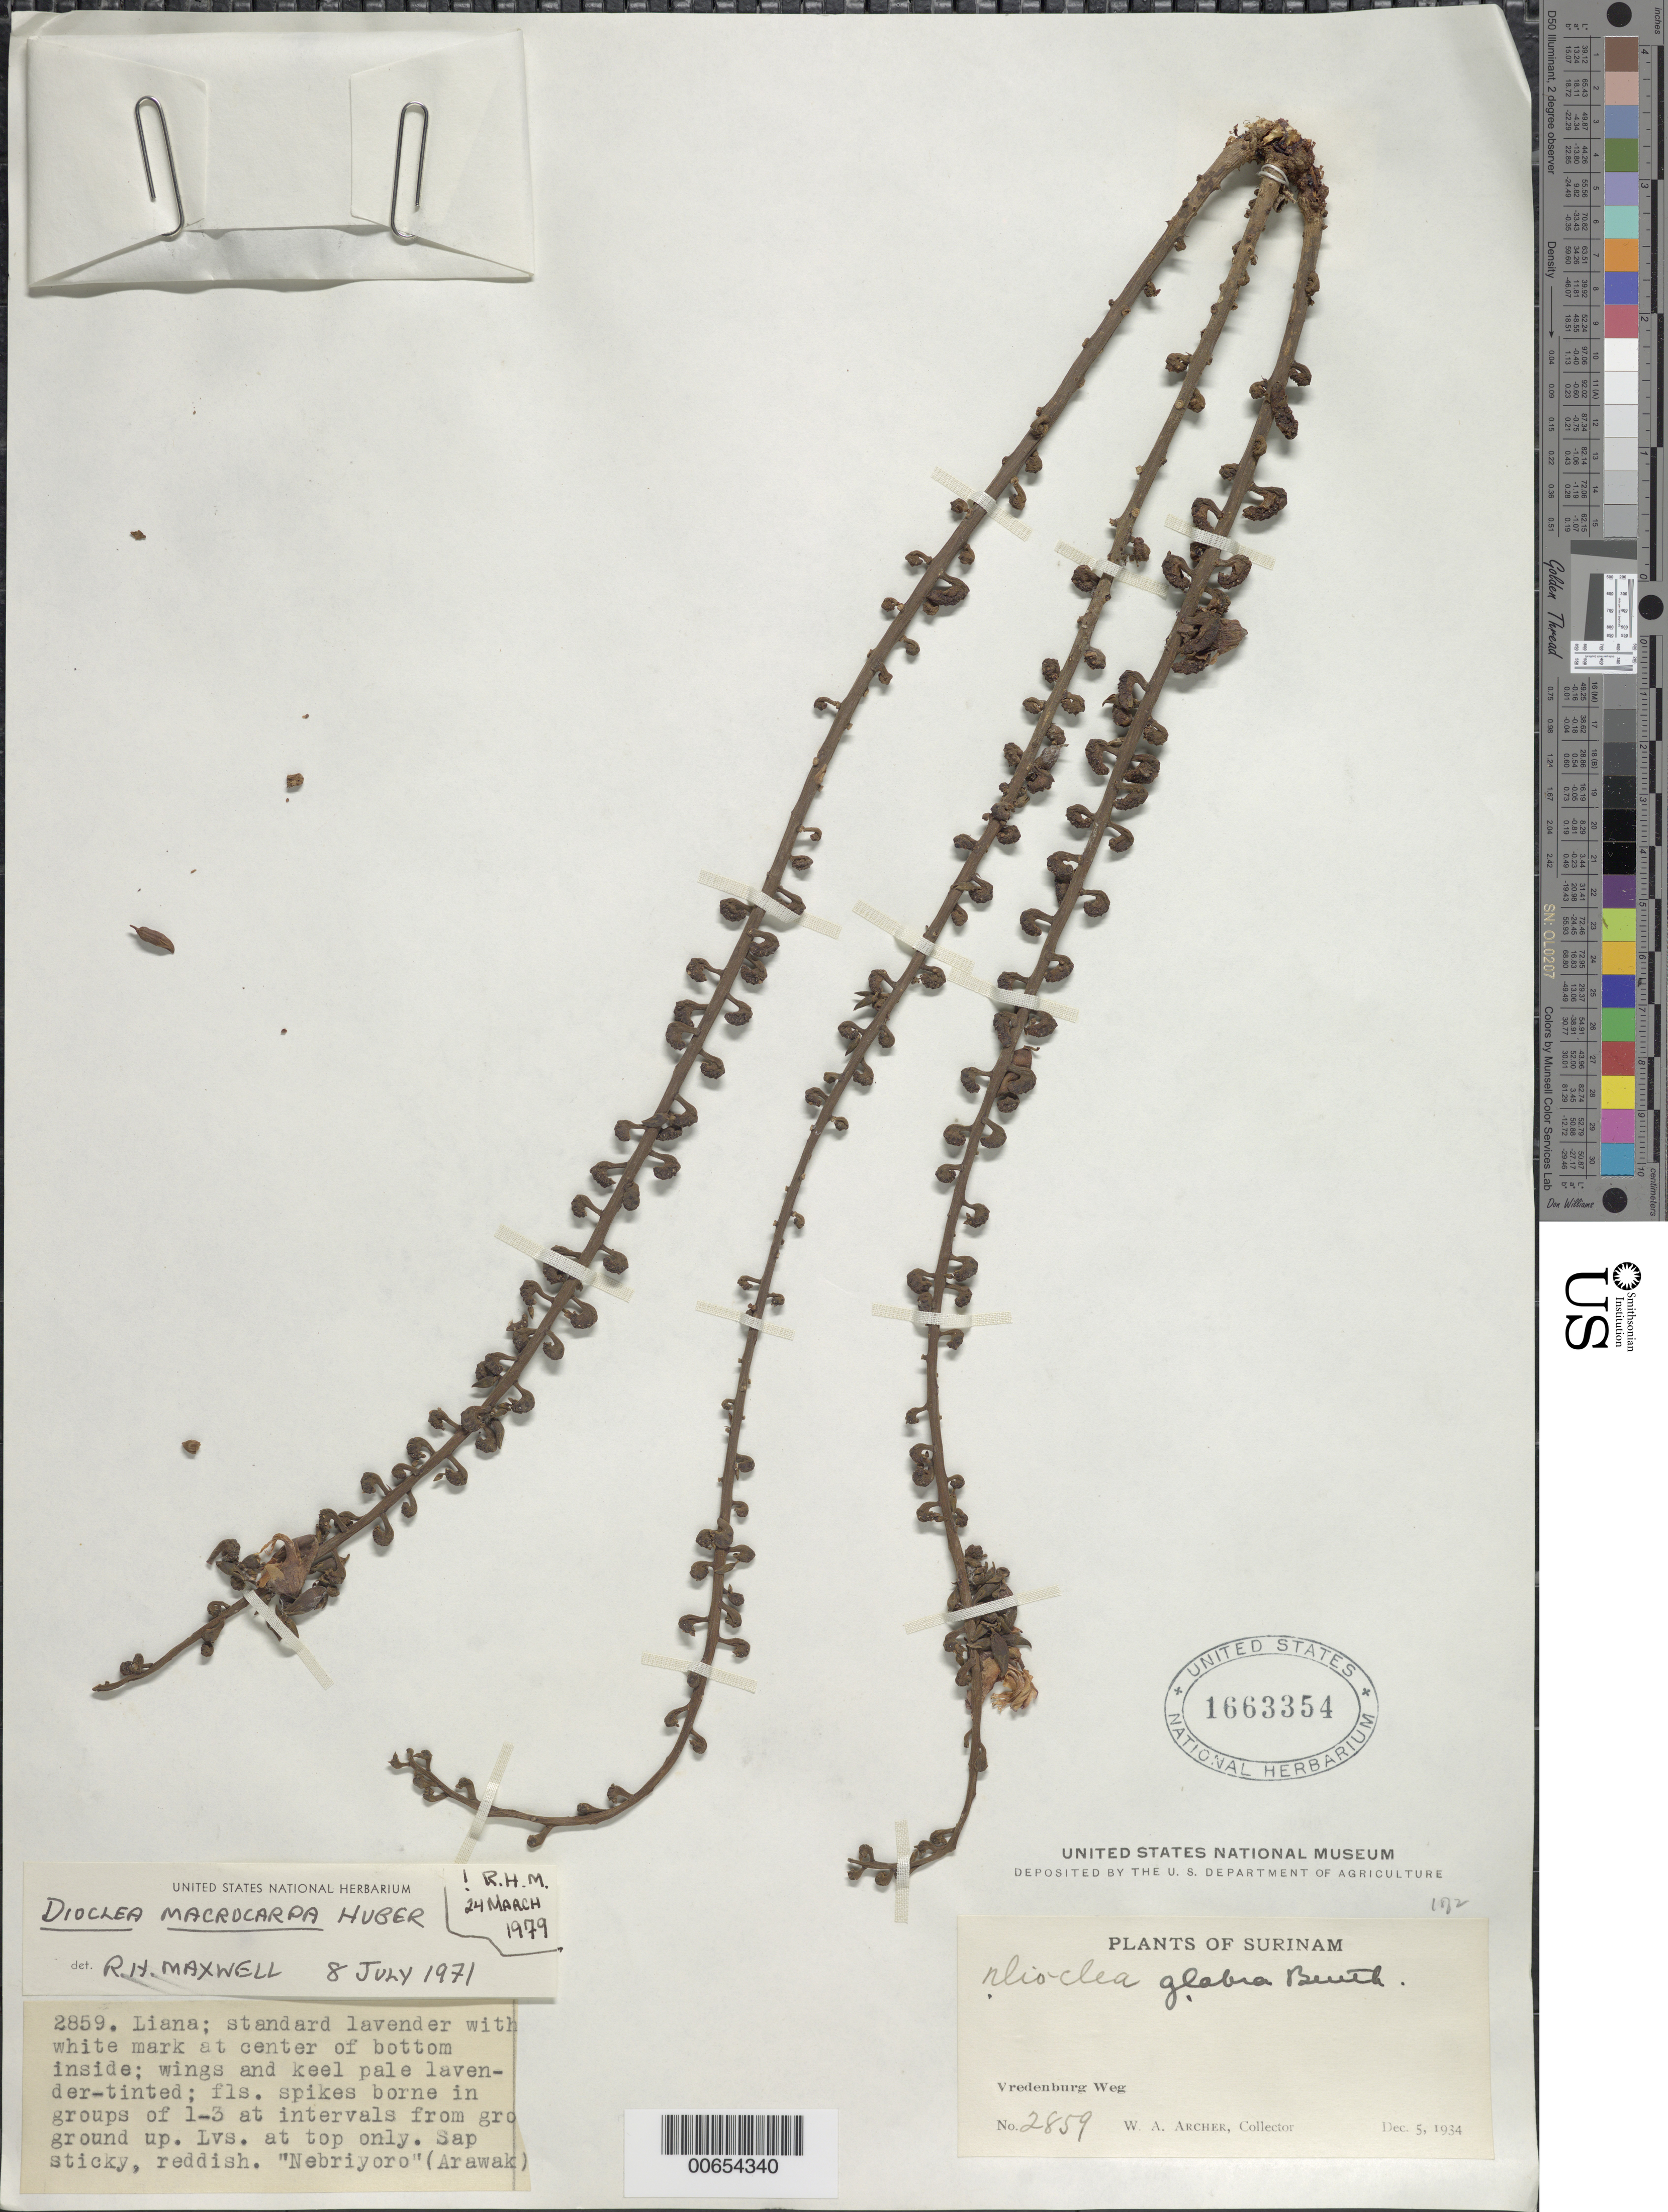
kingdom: Plantae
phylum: Tracheophyta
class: Magnoliopsida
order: Fabales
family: Fabaceae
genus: Macropsychanthus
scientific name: Macropsychanthus macrocarpus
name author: (Huber) L.P. Queiroz & Snak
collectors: W. A. Archer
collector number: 2859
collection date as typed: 5-Dec-34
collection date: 1934-12-05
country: Suriname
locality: Vredenburg Weg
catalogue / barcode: US 1663354